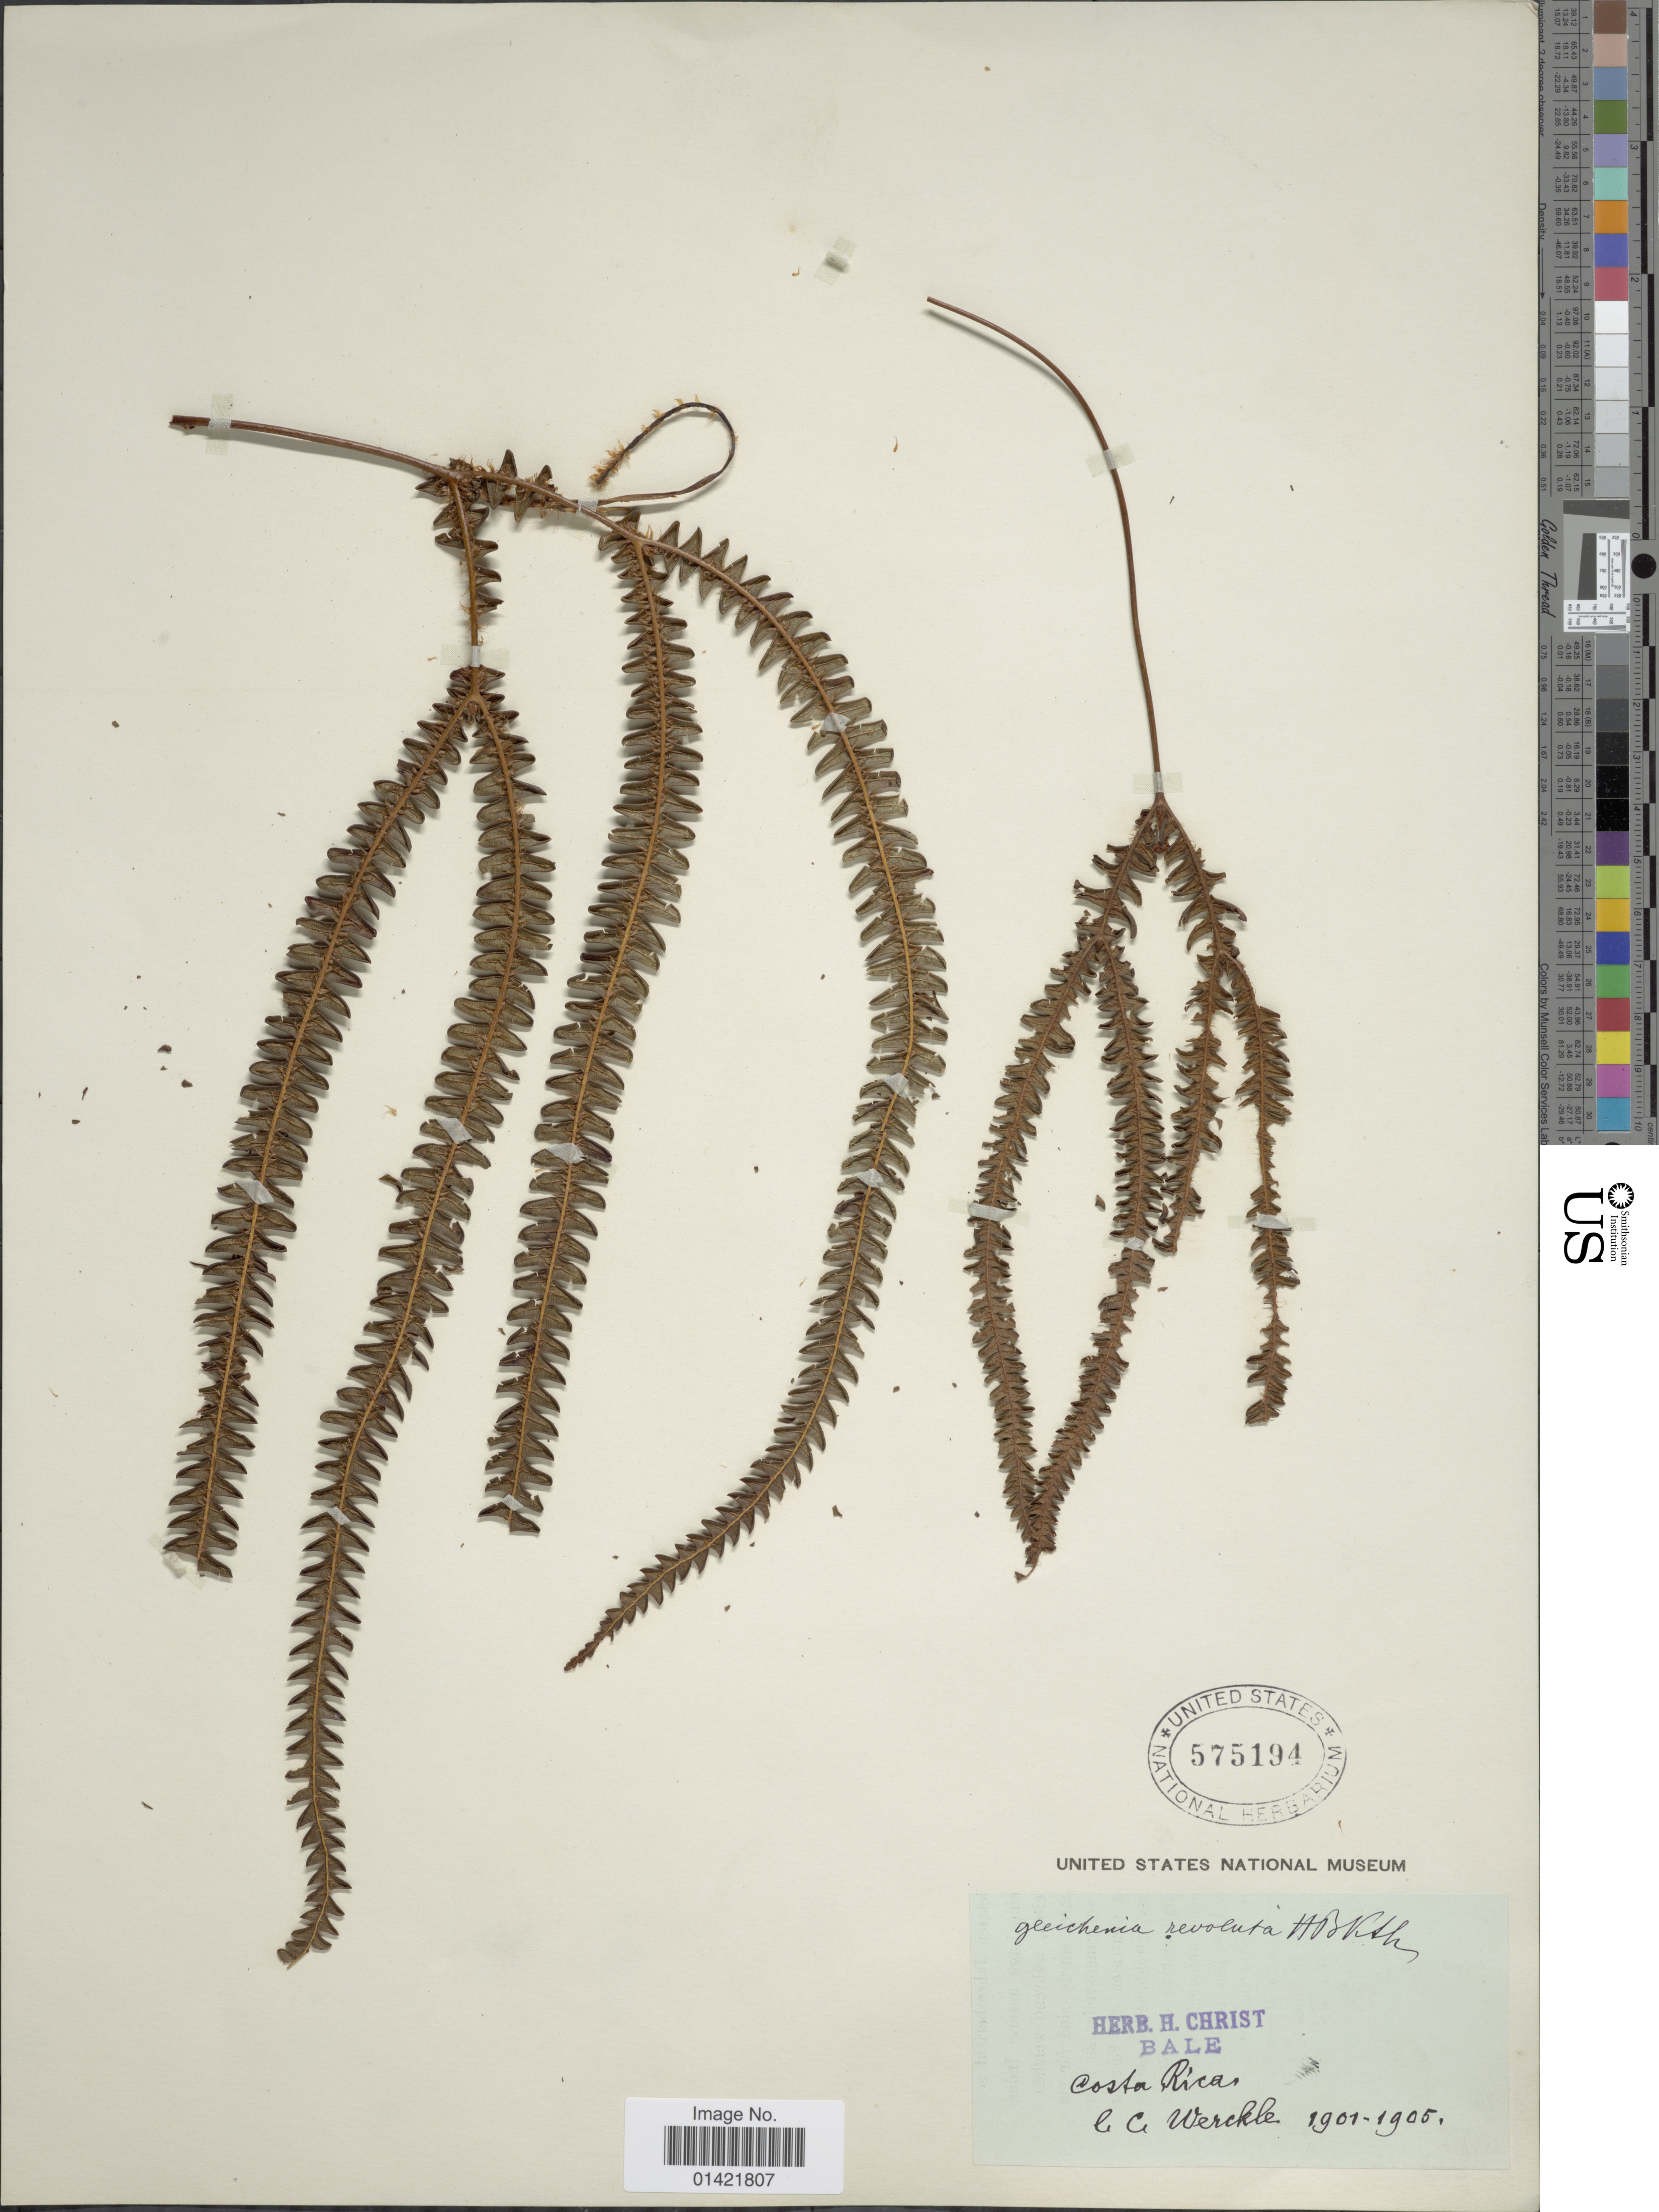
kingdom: Plantae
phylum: Tracheophyta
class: Polypodiopsida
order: Gleicheniales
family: Gleicheniaceae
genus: Sticherus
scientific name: Sticherus revolutus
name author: (Kunth) Ching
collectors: C. C Wercklé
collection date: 1901/1905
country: Costa Rica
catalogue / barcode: US 575194